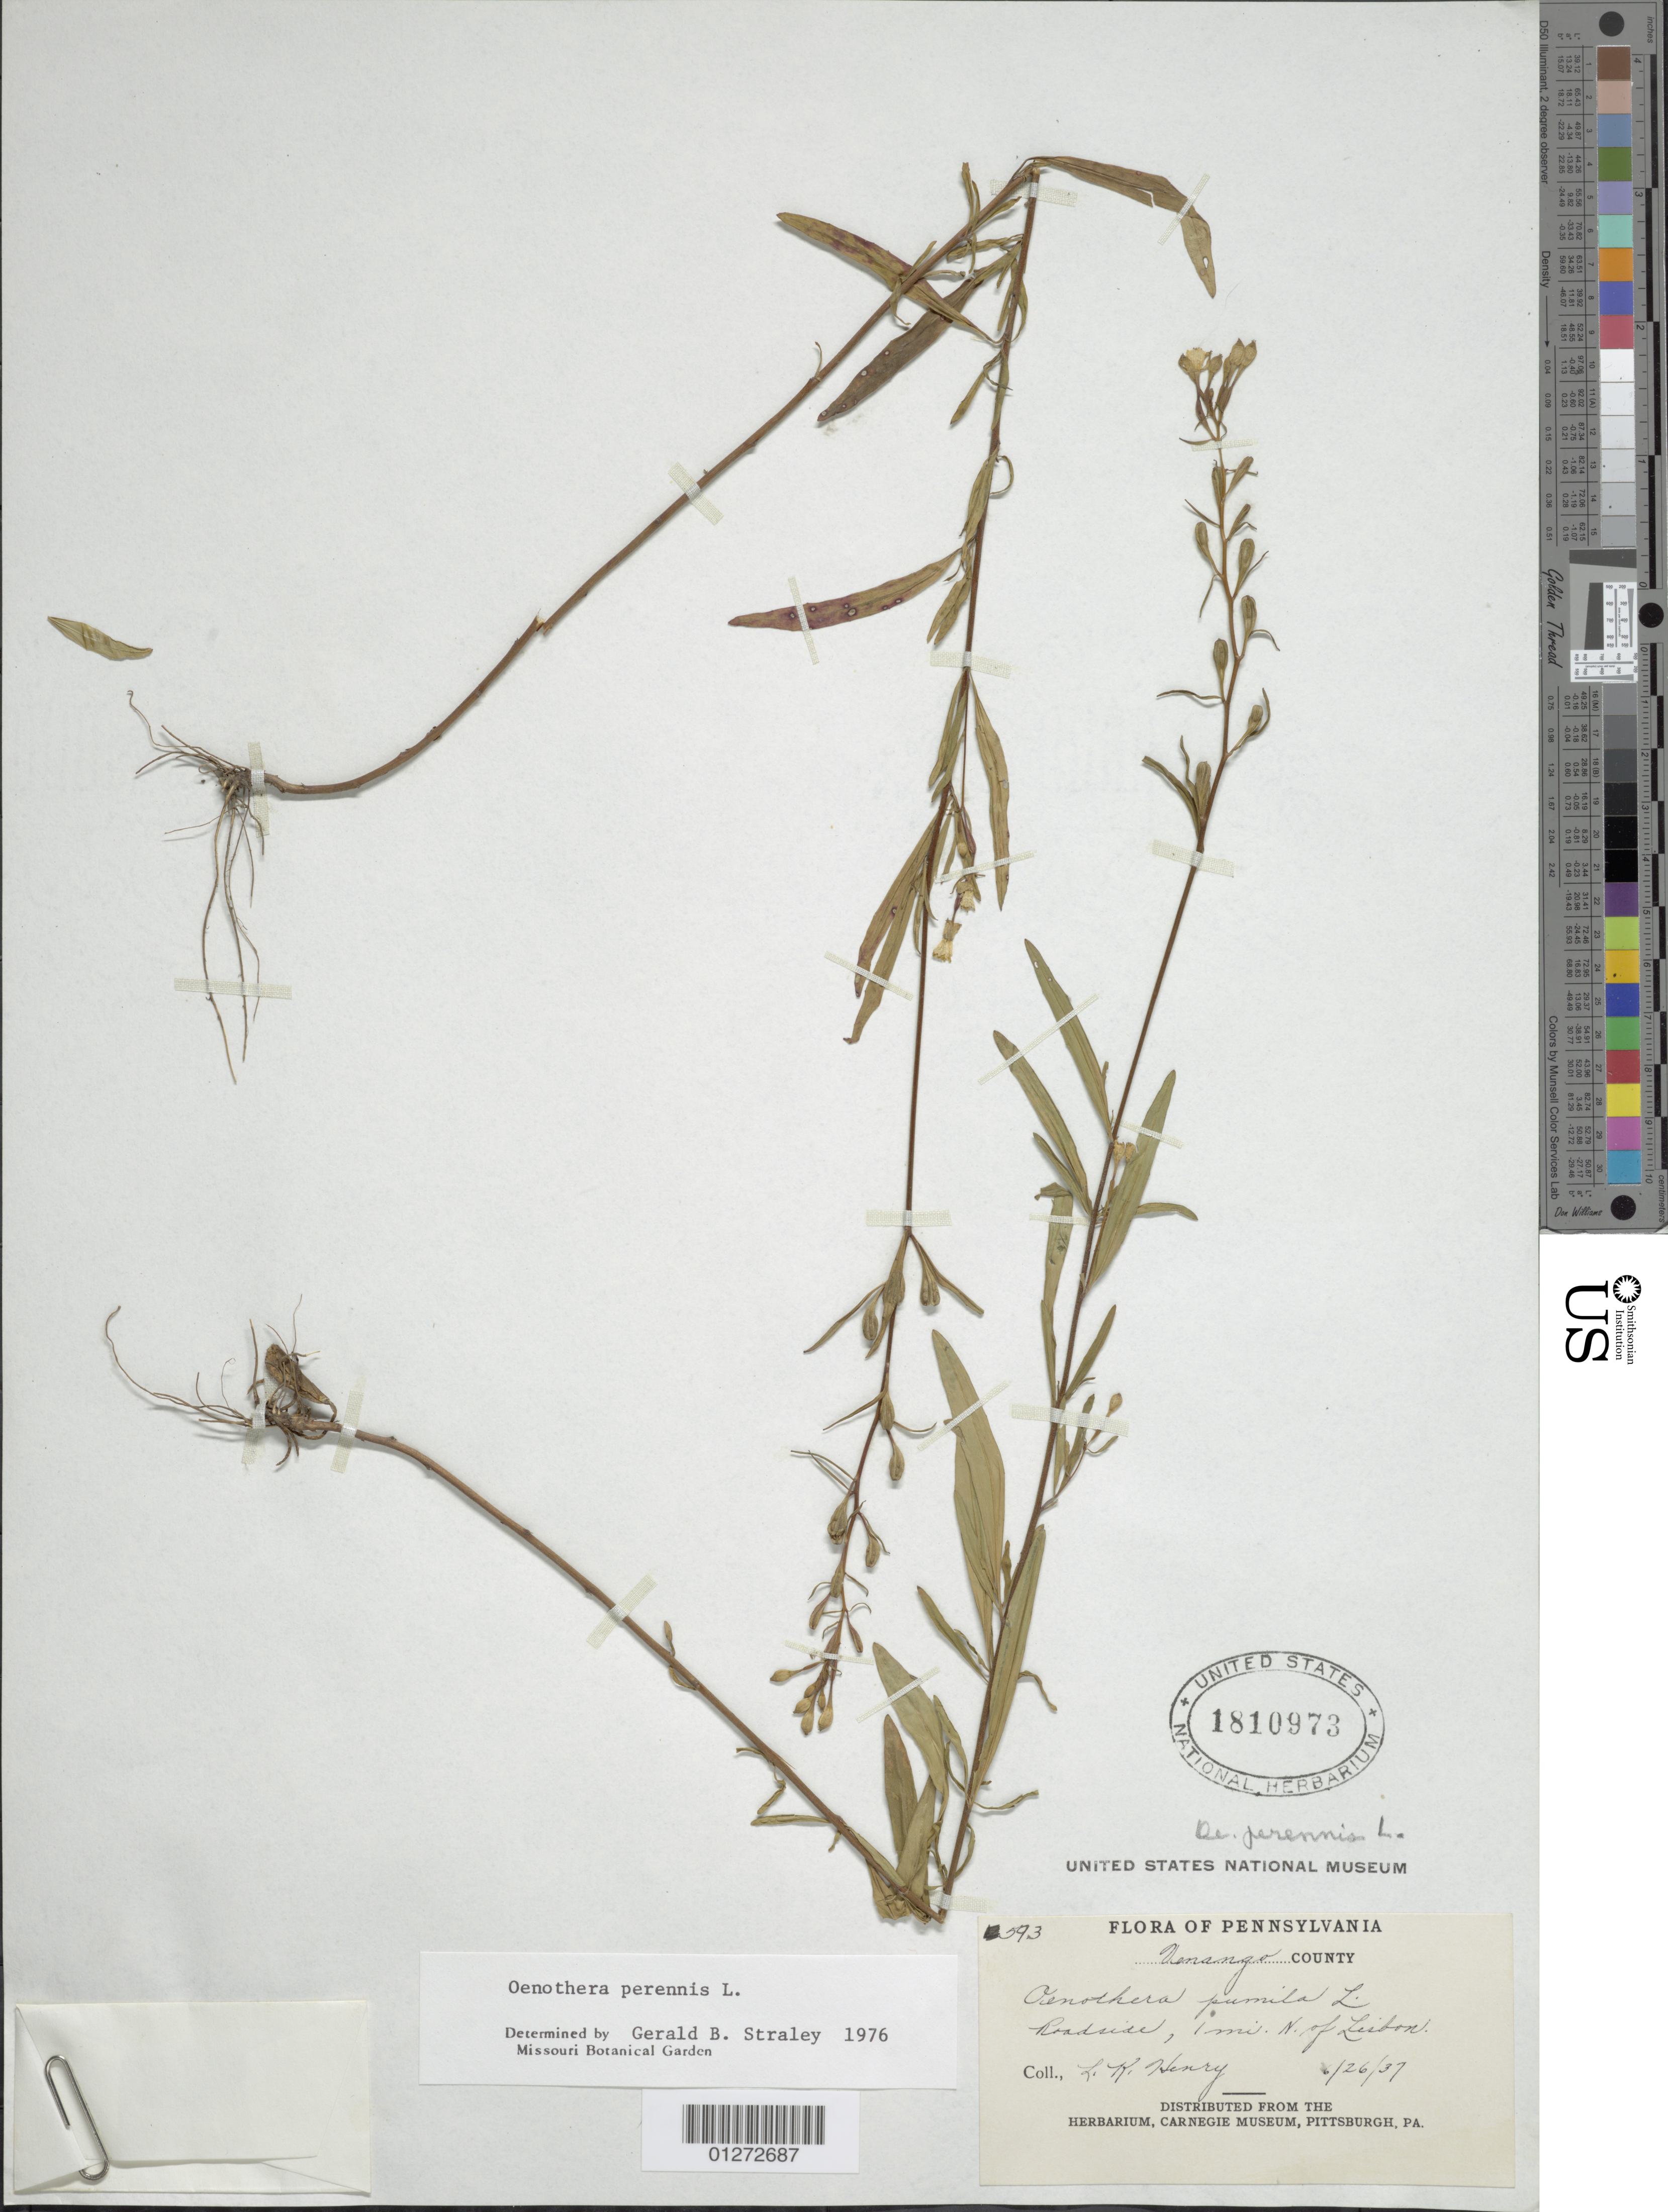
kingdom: Plantae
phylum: Tracheophyta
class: Magnoliopsida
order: Myrtales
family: Onagraceae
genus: Oenothera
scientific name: Oenothera perennis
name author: L.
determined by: Straley, G. B.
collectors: L. K. Henry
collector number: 593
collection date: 1937-06-26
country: United States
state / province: Pennsylvania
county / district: Venango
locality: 1 mi. N. of Lisbon.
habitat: Roadside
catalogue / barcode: US 1810973